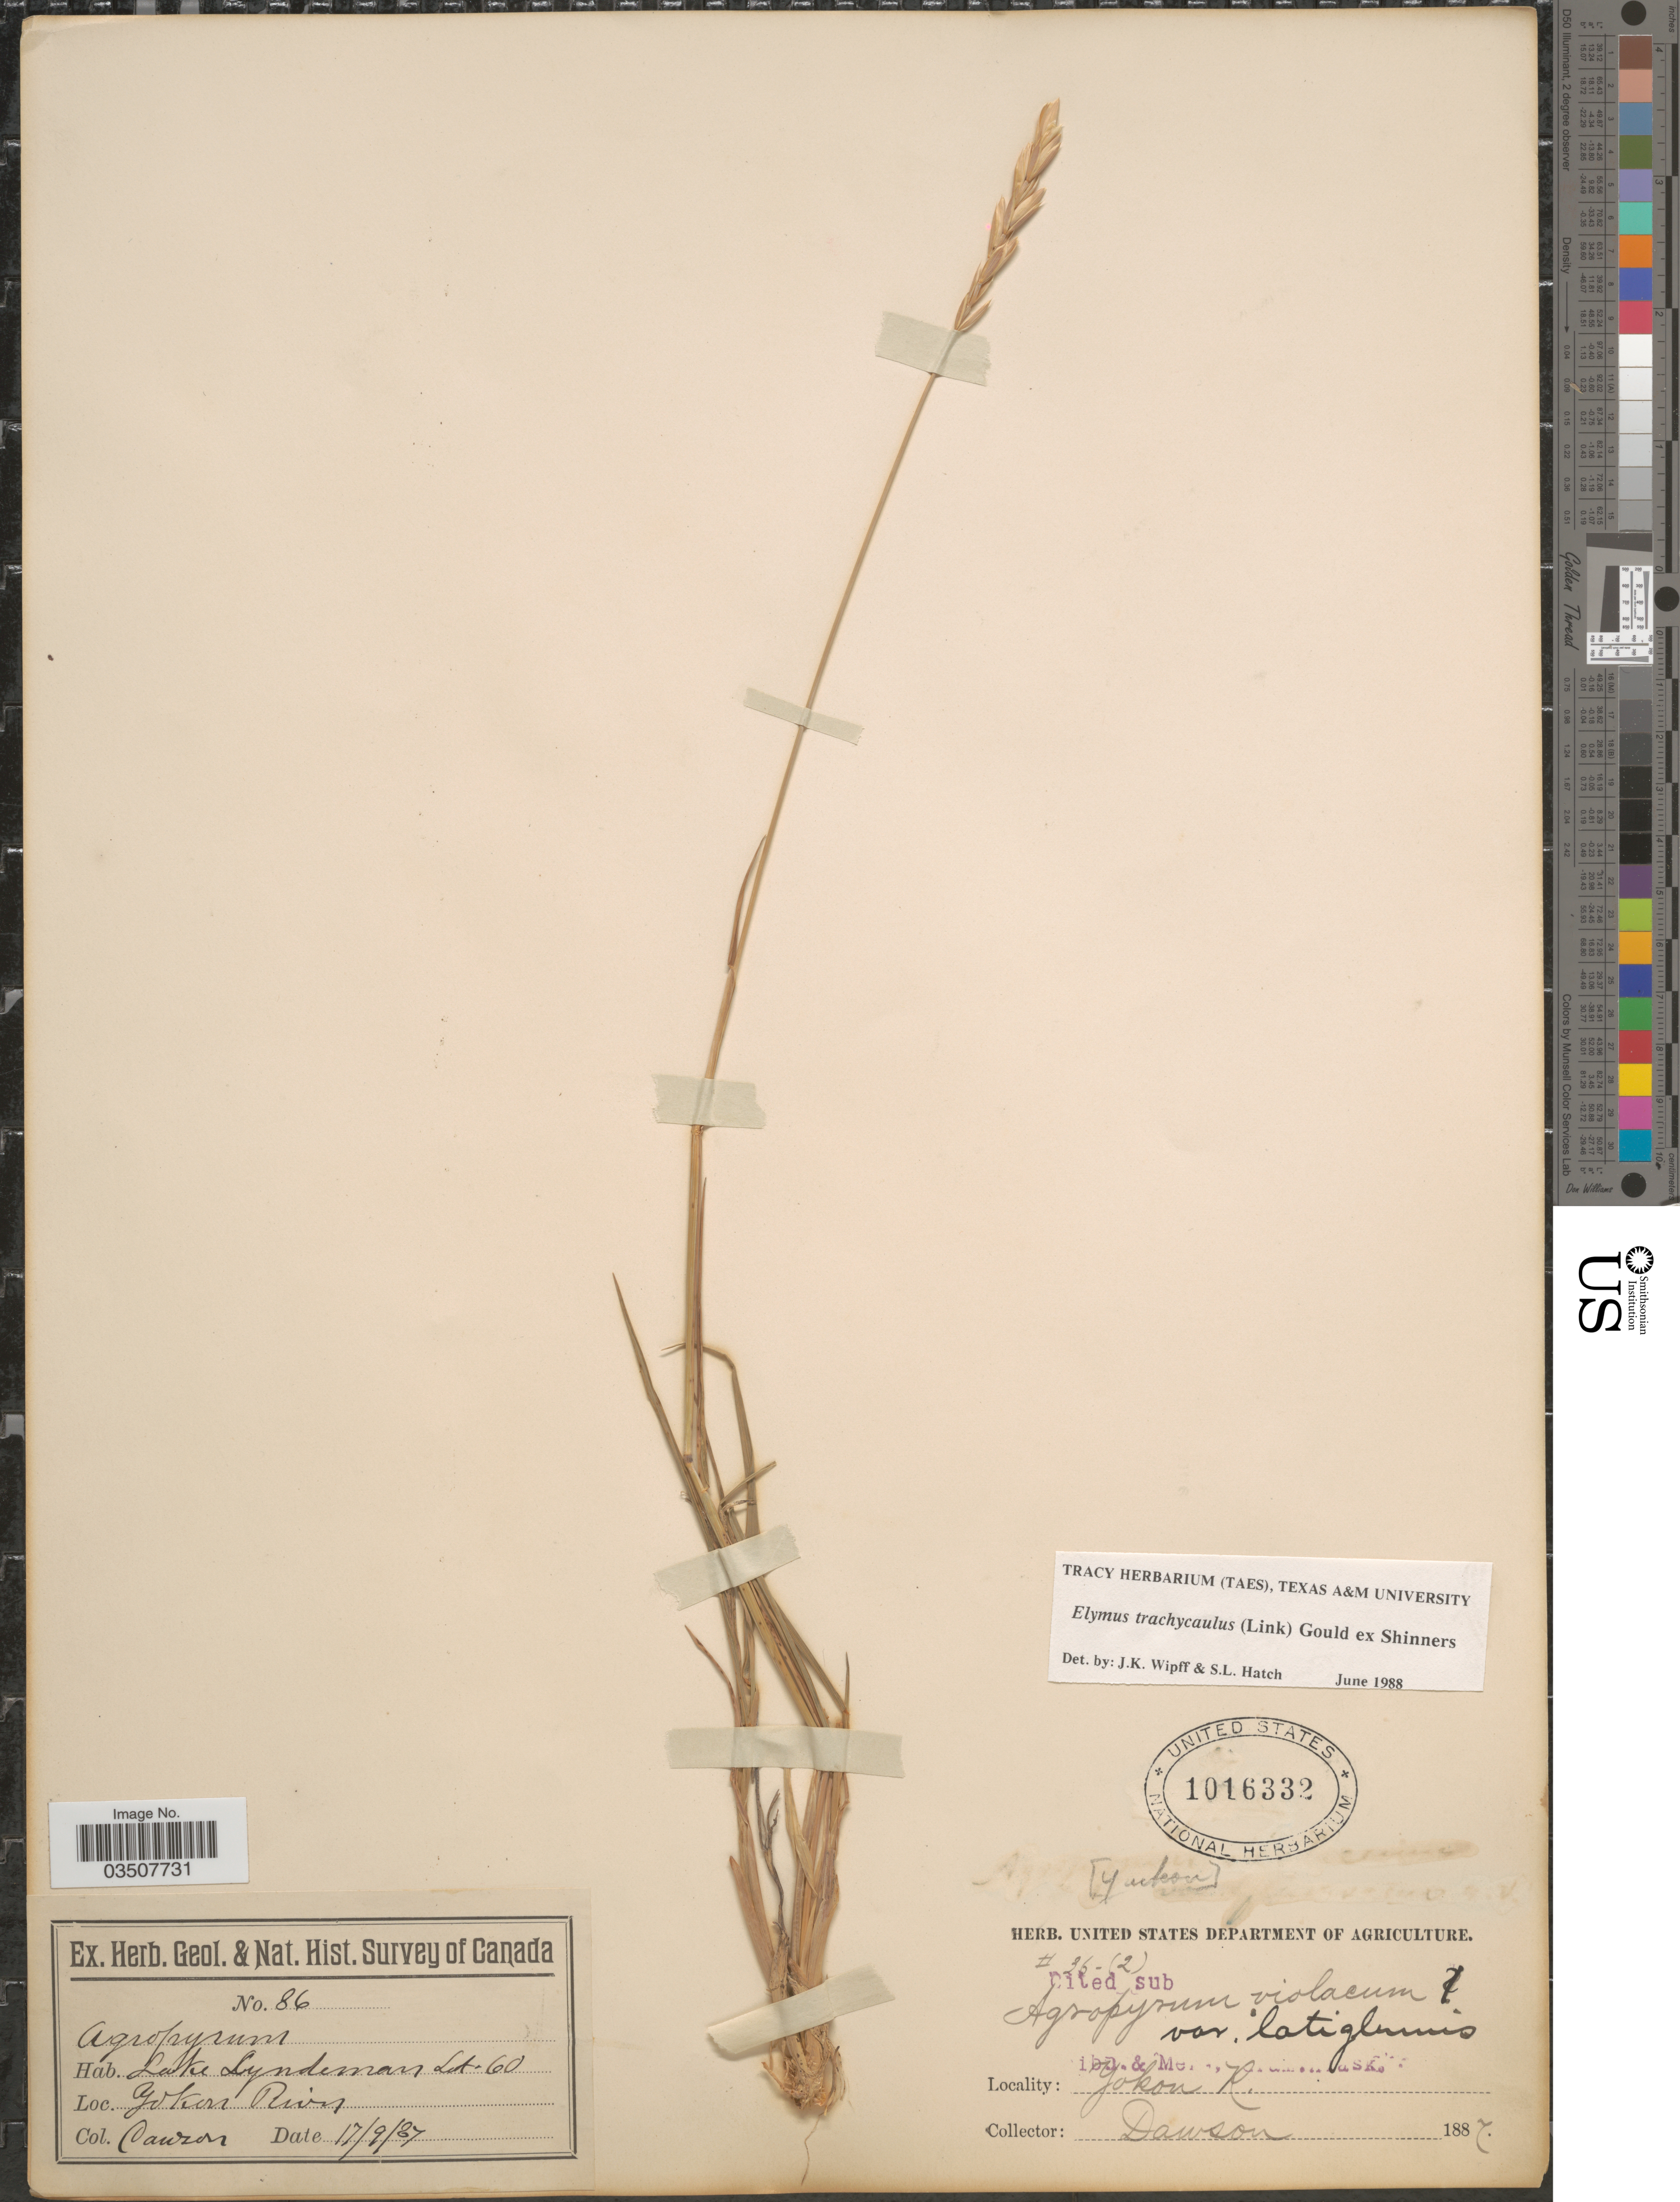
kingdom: Plantae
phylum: Tracheophyta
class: Liliopsida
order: Poales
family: Poaceae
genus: Elymus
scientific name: Elymus trachycaulus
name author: (Link) Gould ex Shinners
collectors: -. Dawson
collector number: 86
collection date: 1887-09-17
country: Canada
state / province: Yukon Territory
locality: Geol. & Nat. Hist. Survey of Canada. Lake Lyndeman Lot. 60. Yukon River.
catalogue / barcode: US 1016332